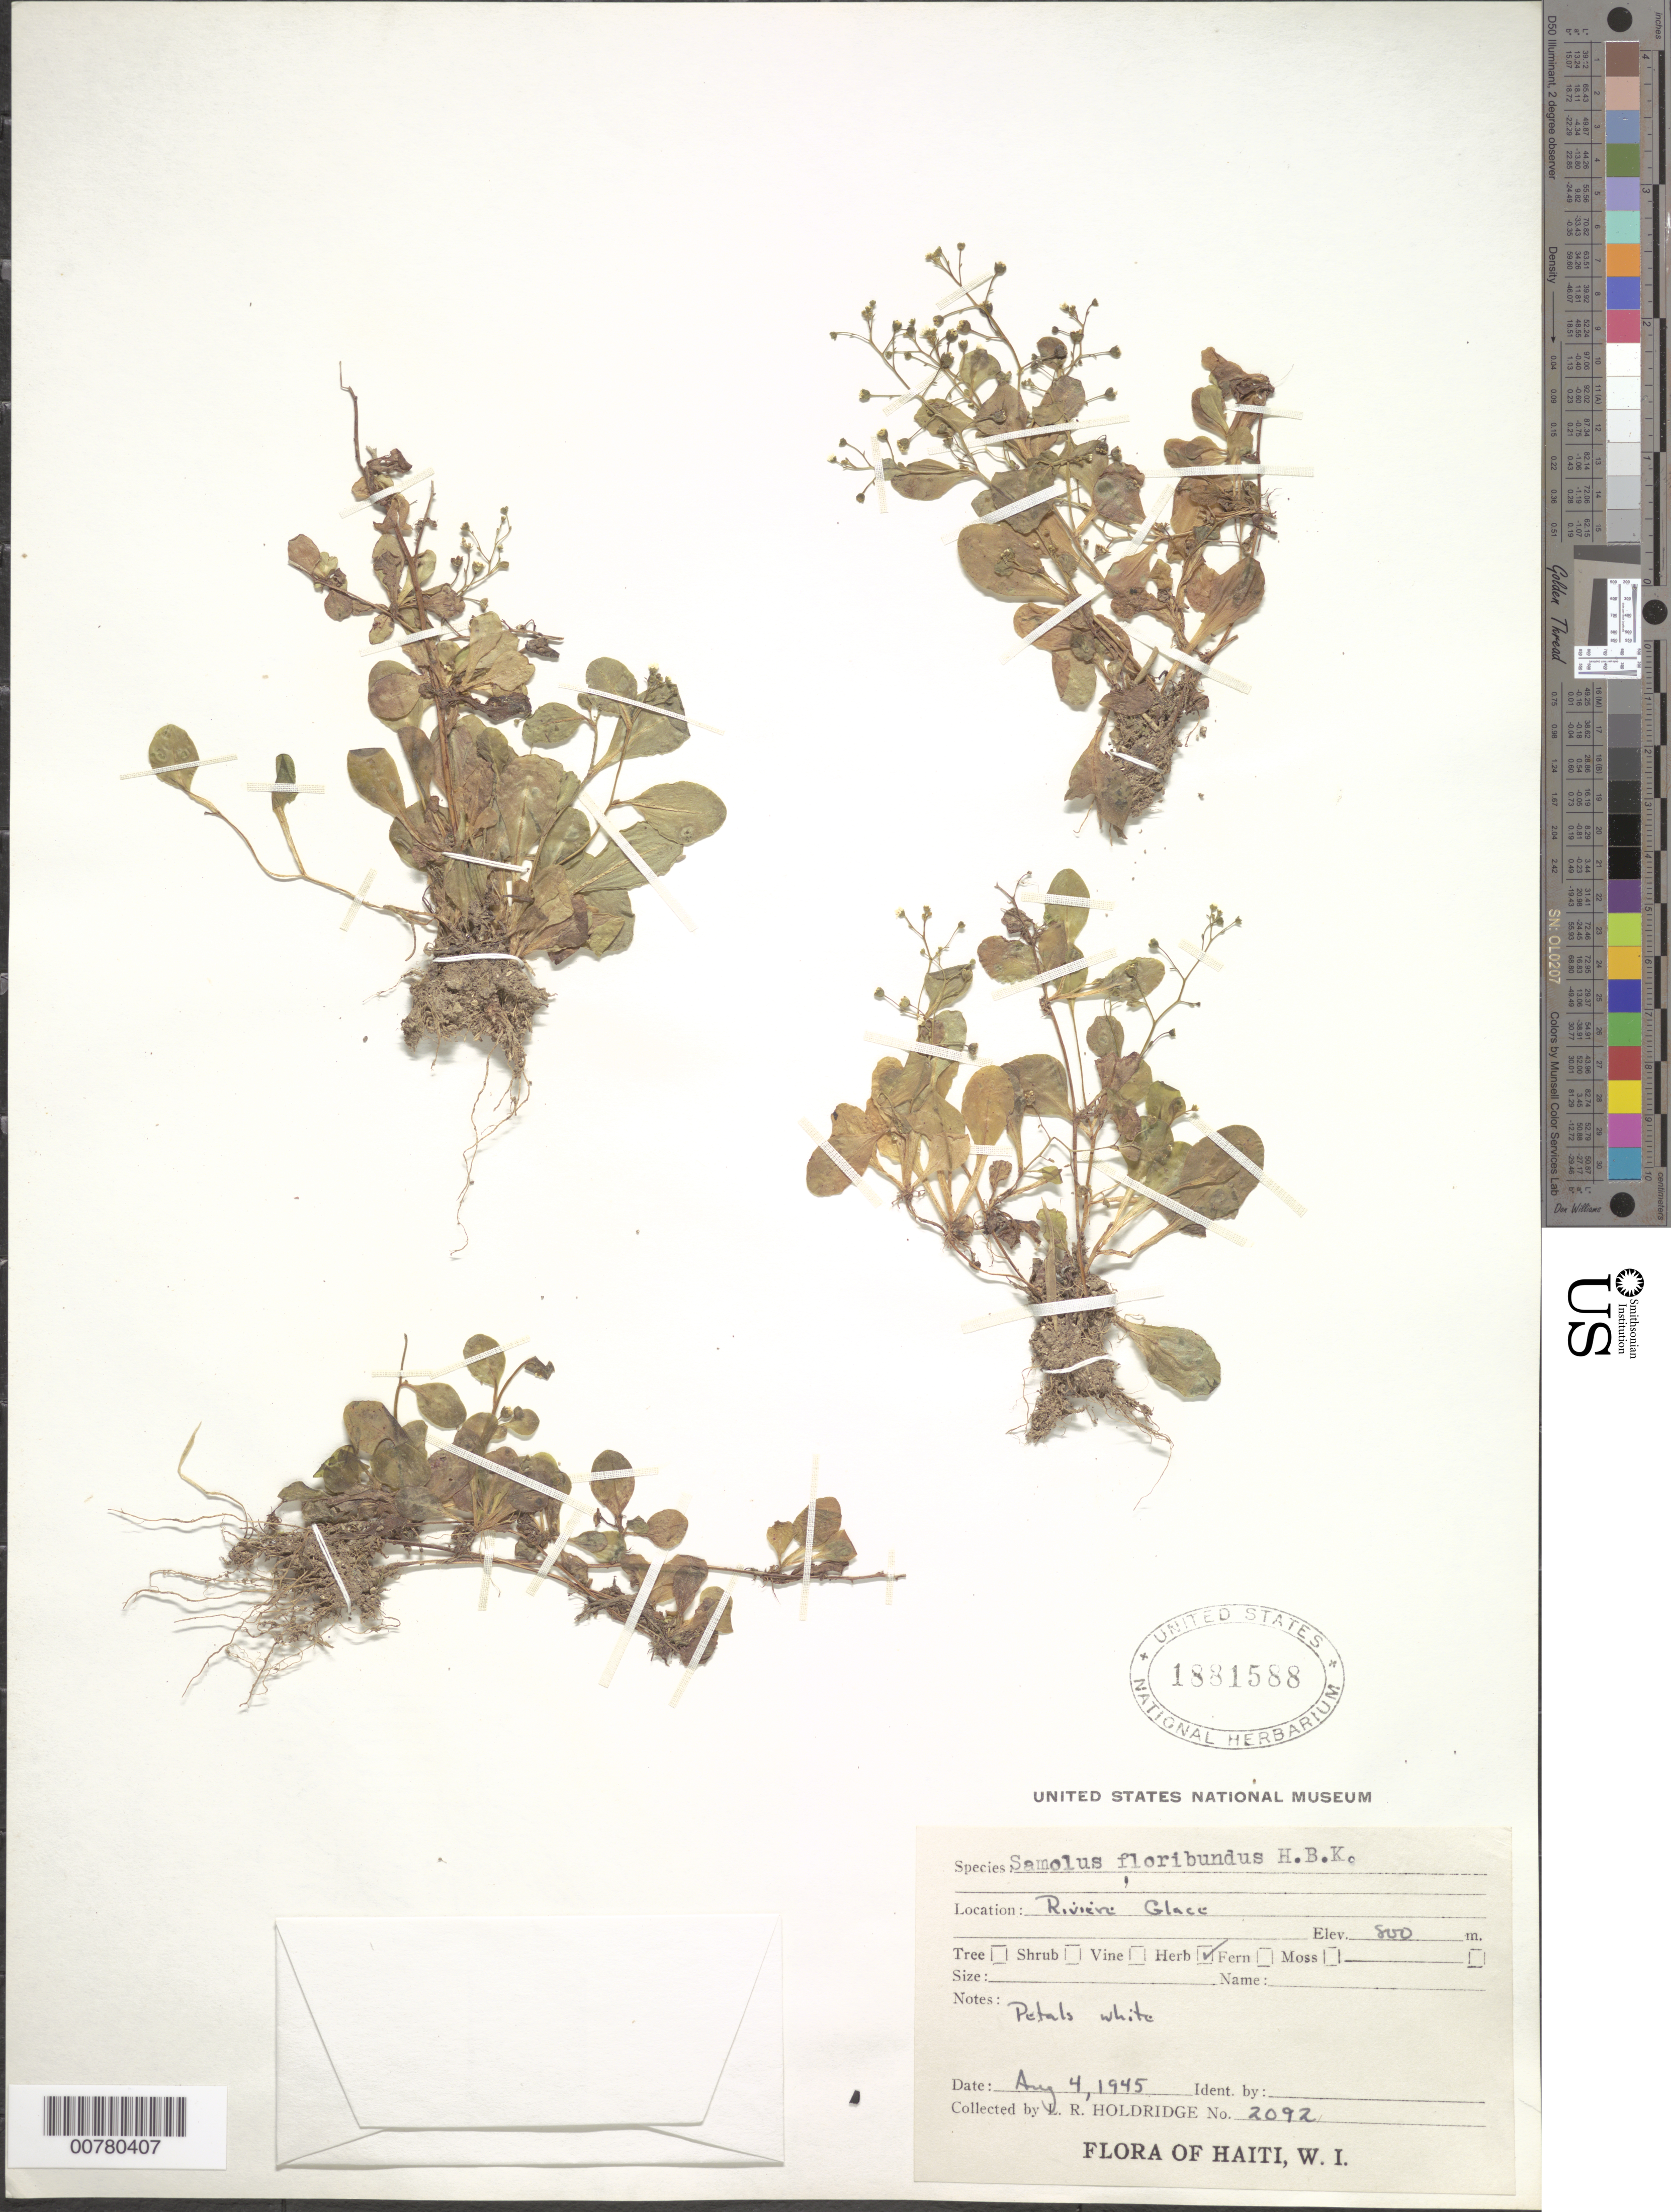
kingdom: Plantae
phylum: Tracheophyta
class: Magnoliopsida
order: Ericales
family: Primulaceae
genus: Samolus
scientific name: Samolus parviflorus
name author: Raf.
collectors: L. Holdridge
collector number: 2092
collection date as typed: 04 Aug 1945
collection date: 1945-08-04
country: Haiti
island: Hispaniola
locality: Riviére Glace.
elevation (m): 800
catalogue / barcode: US 1881588